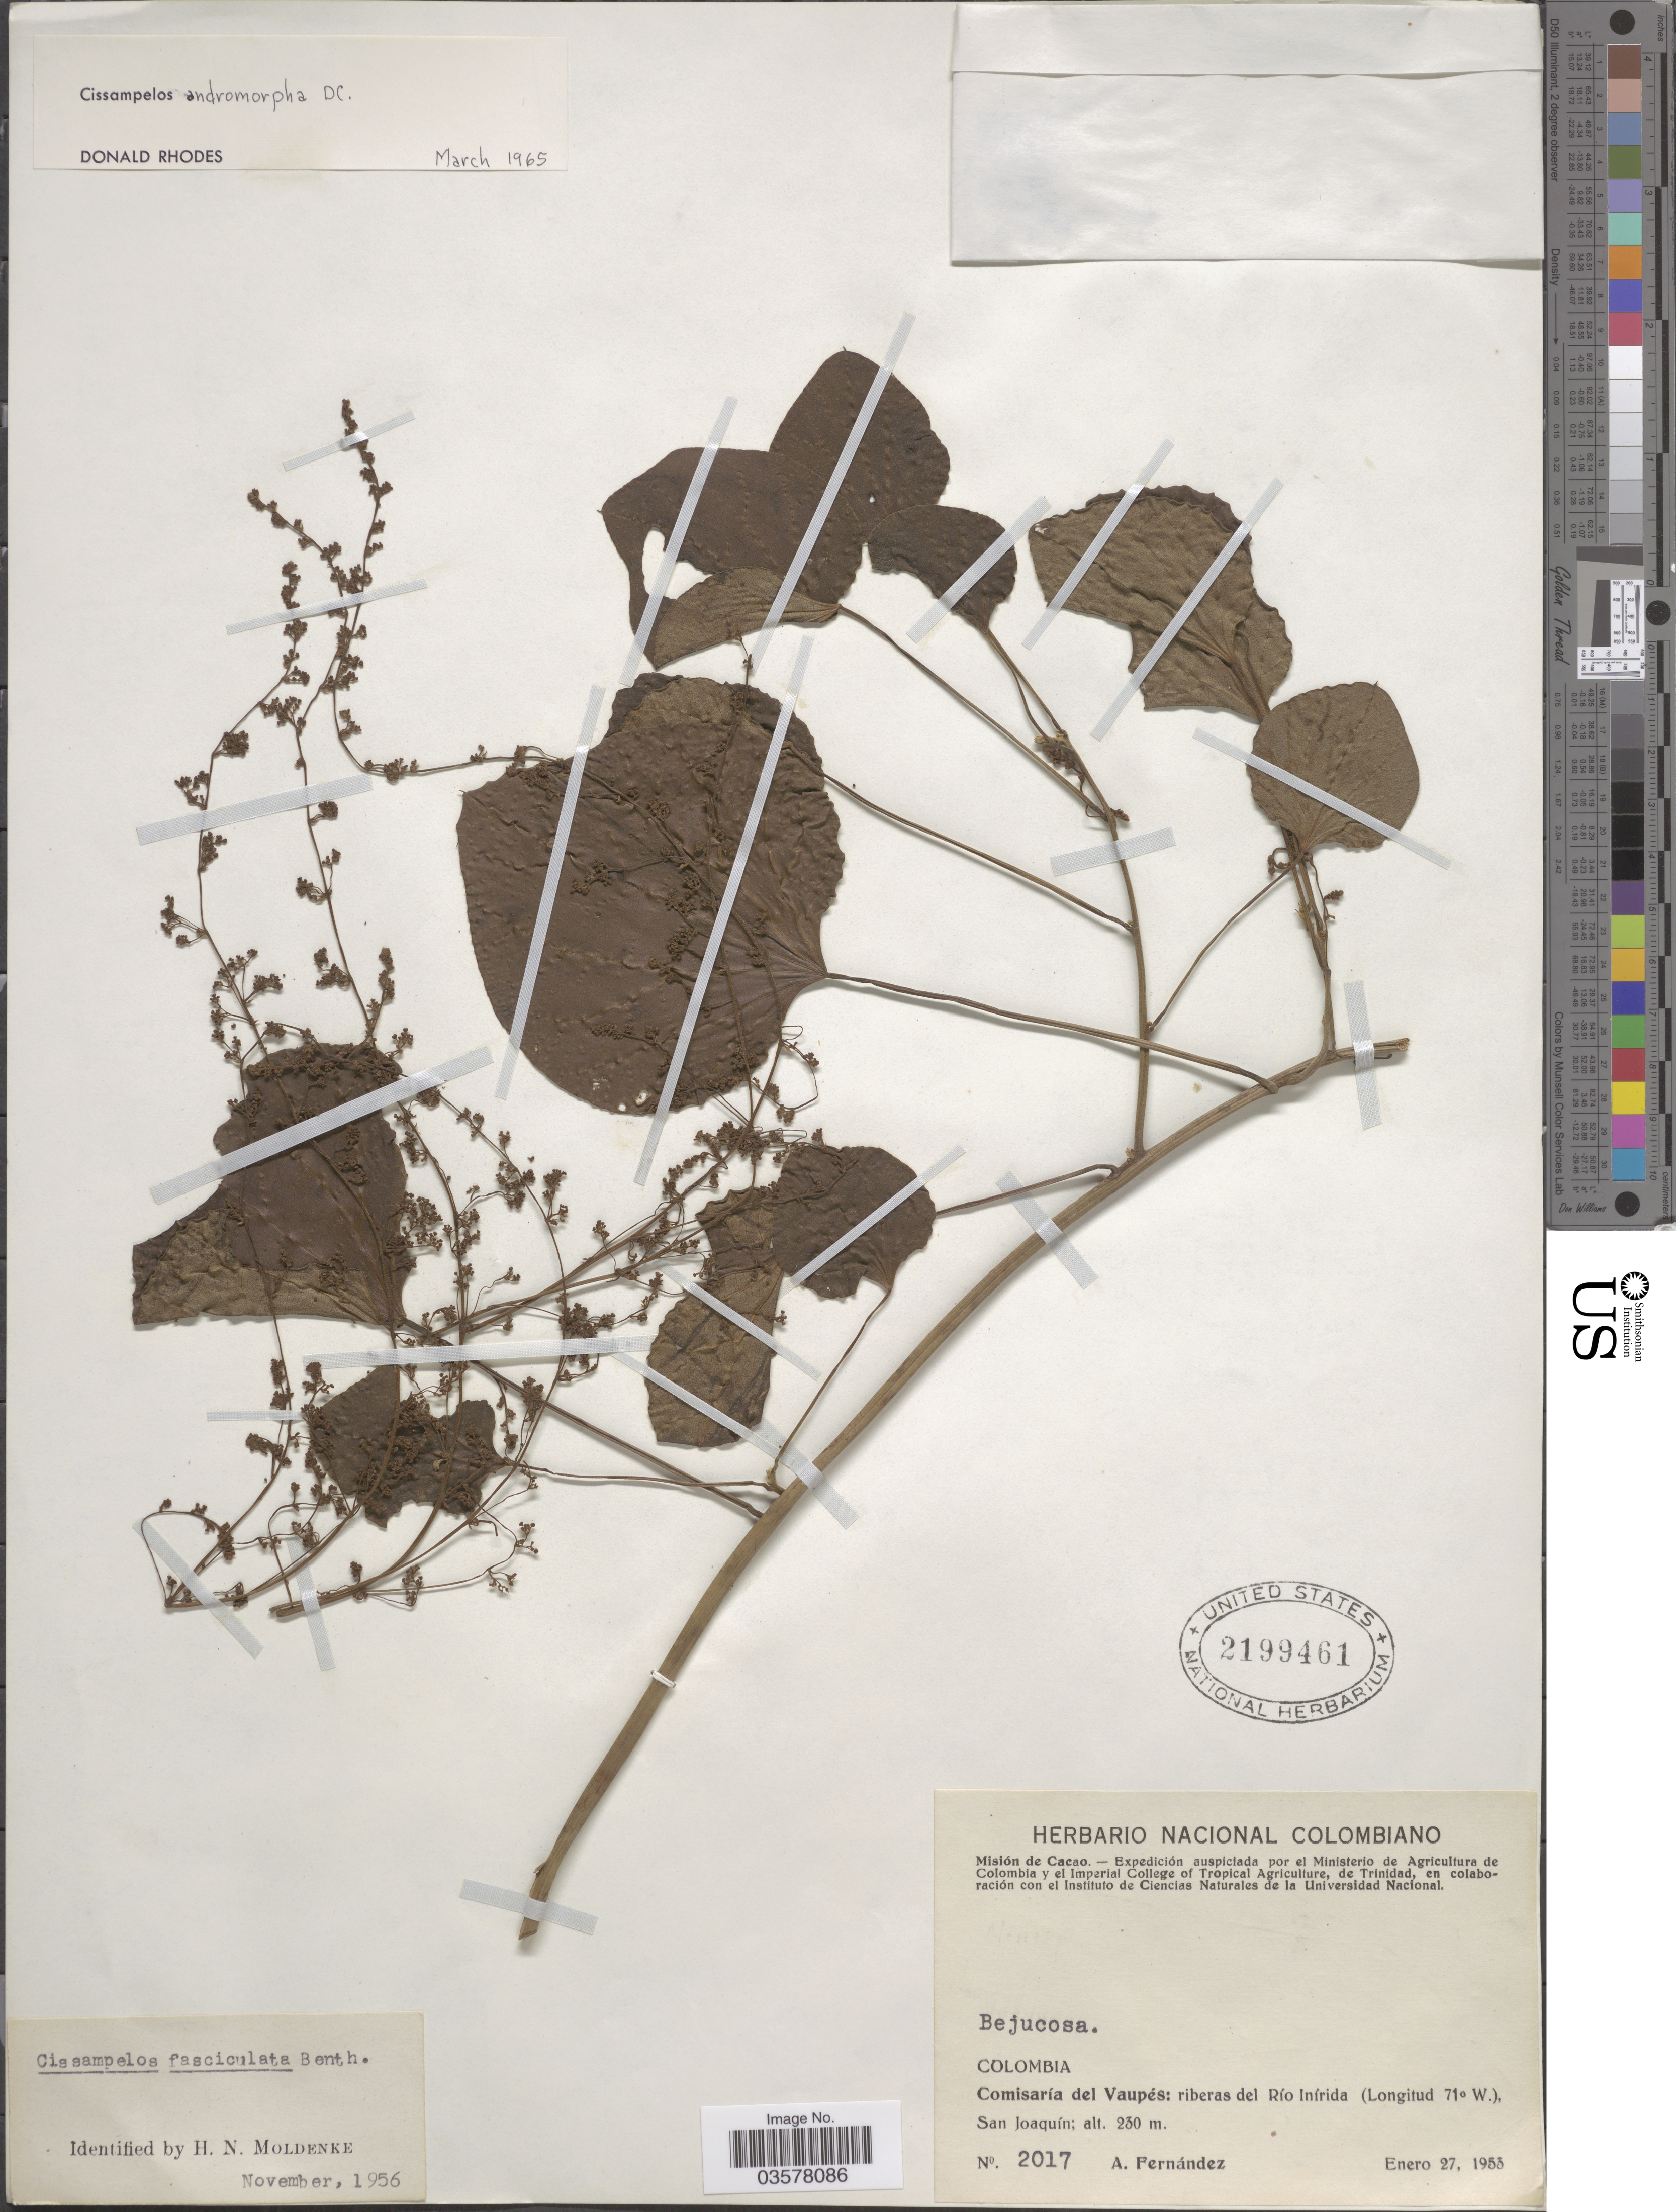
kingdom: Plantae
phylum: Tracheophyta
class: Magnoliopsida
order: Ranunculales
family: Menispermaceae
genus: Cissampelos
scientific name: Cissampelos andromorpha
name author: DC.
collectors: A. Fernández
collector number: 2017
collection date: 1953-01-27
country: Colombia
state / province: Vaupés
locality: Comisaría del Vaupés: riberas del Río Inírida, San Joaquín.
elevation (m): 230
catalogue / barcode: US 2199461